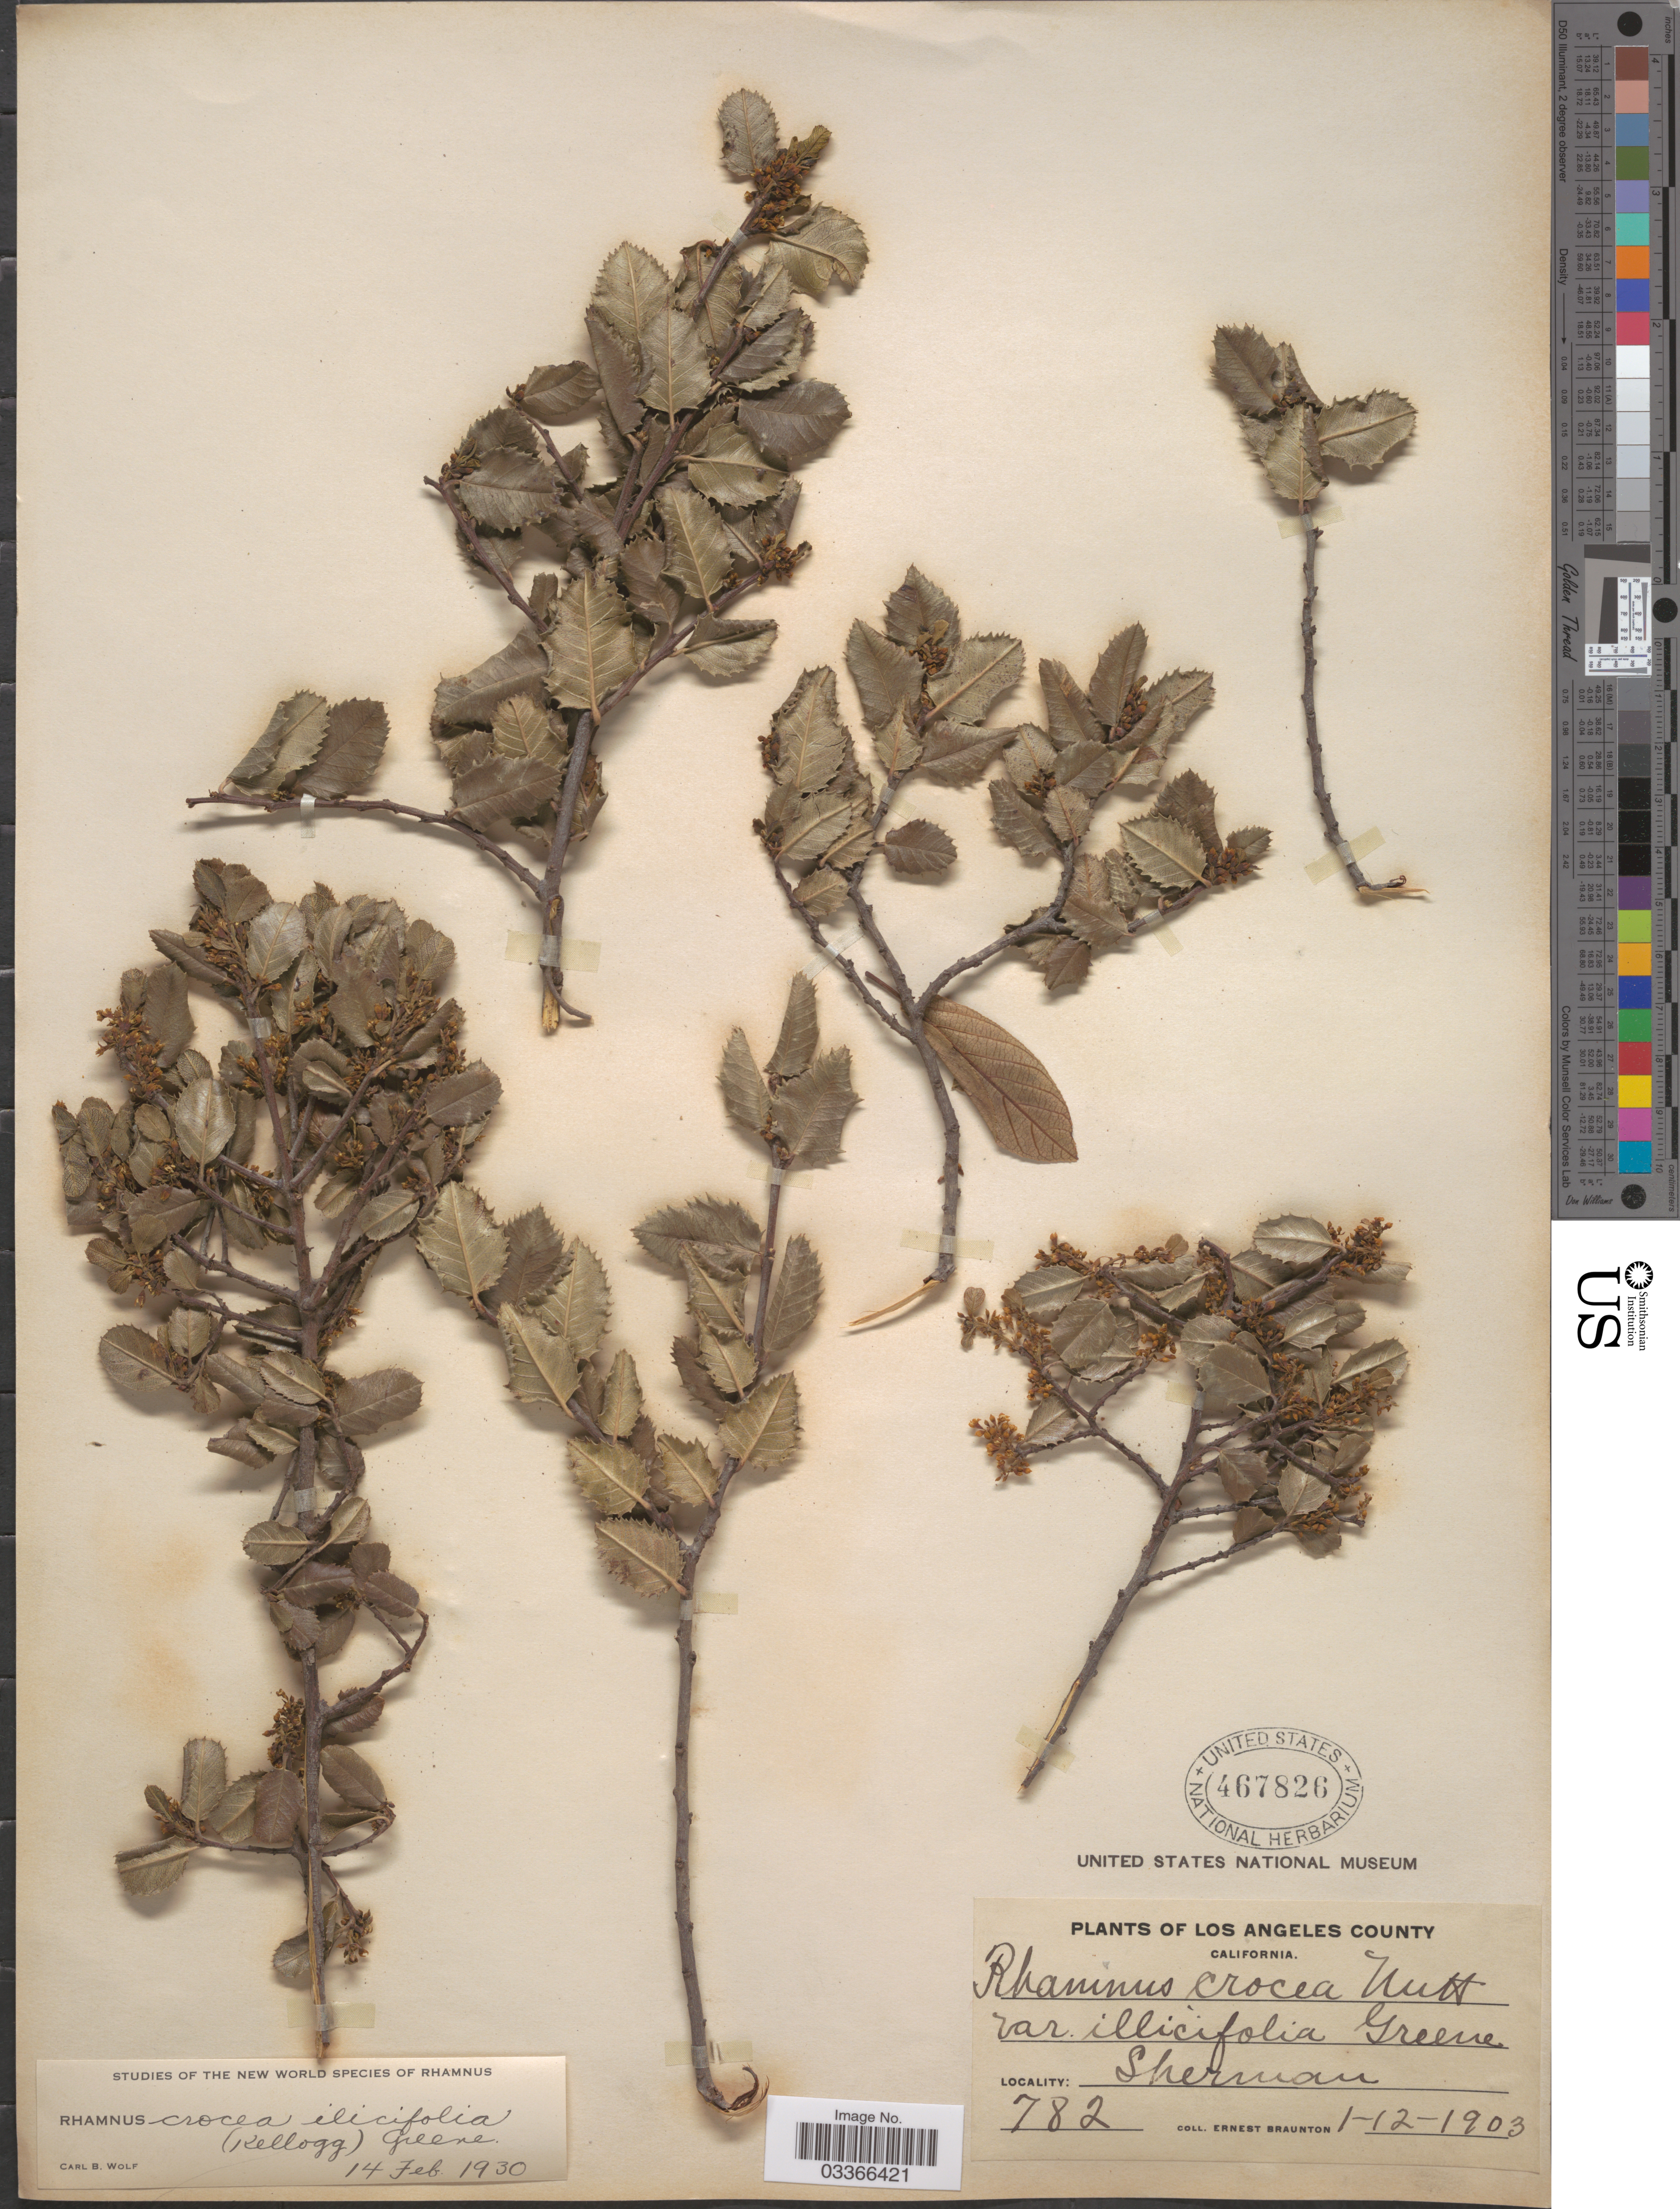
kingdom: Plantae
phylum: Tracheophyta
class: Magnoliopsida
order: Rosales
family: Rhamnaceae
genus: Rhamnus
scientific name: Rhamnus crocea var. ilicifolia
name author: (Kellogg) Greene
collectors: E. Braunton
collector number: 782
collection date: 1903-01-12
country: United States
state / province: California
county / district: Los Angeles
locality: Los Angeles County. Sherman.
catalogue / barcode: US 467826